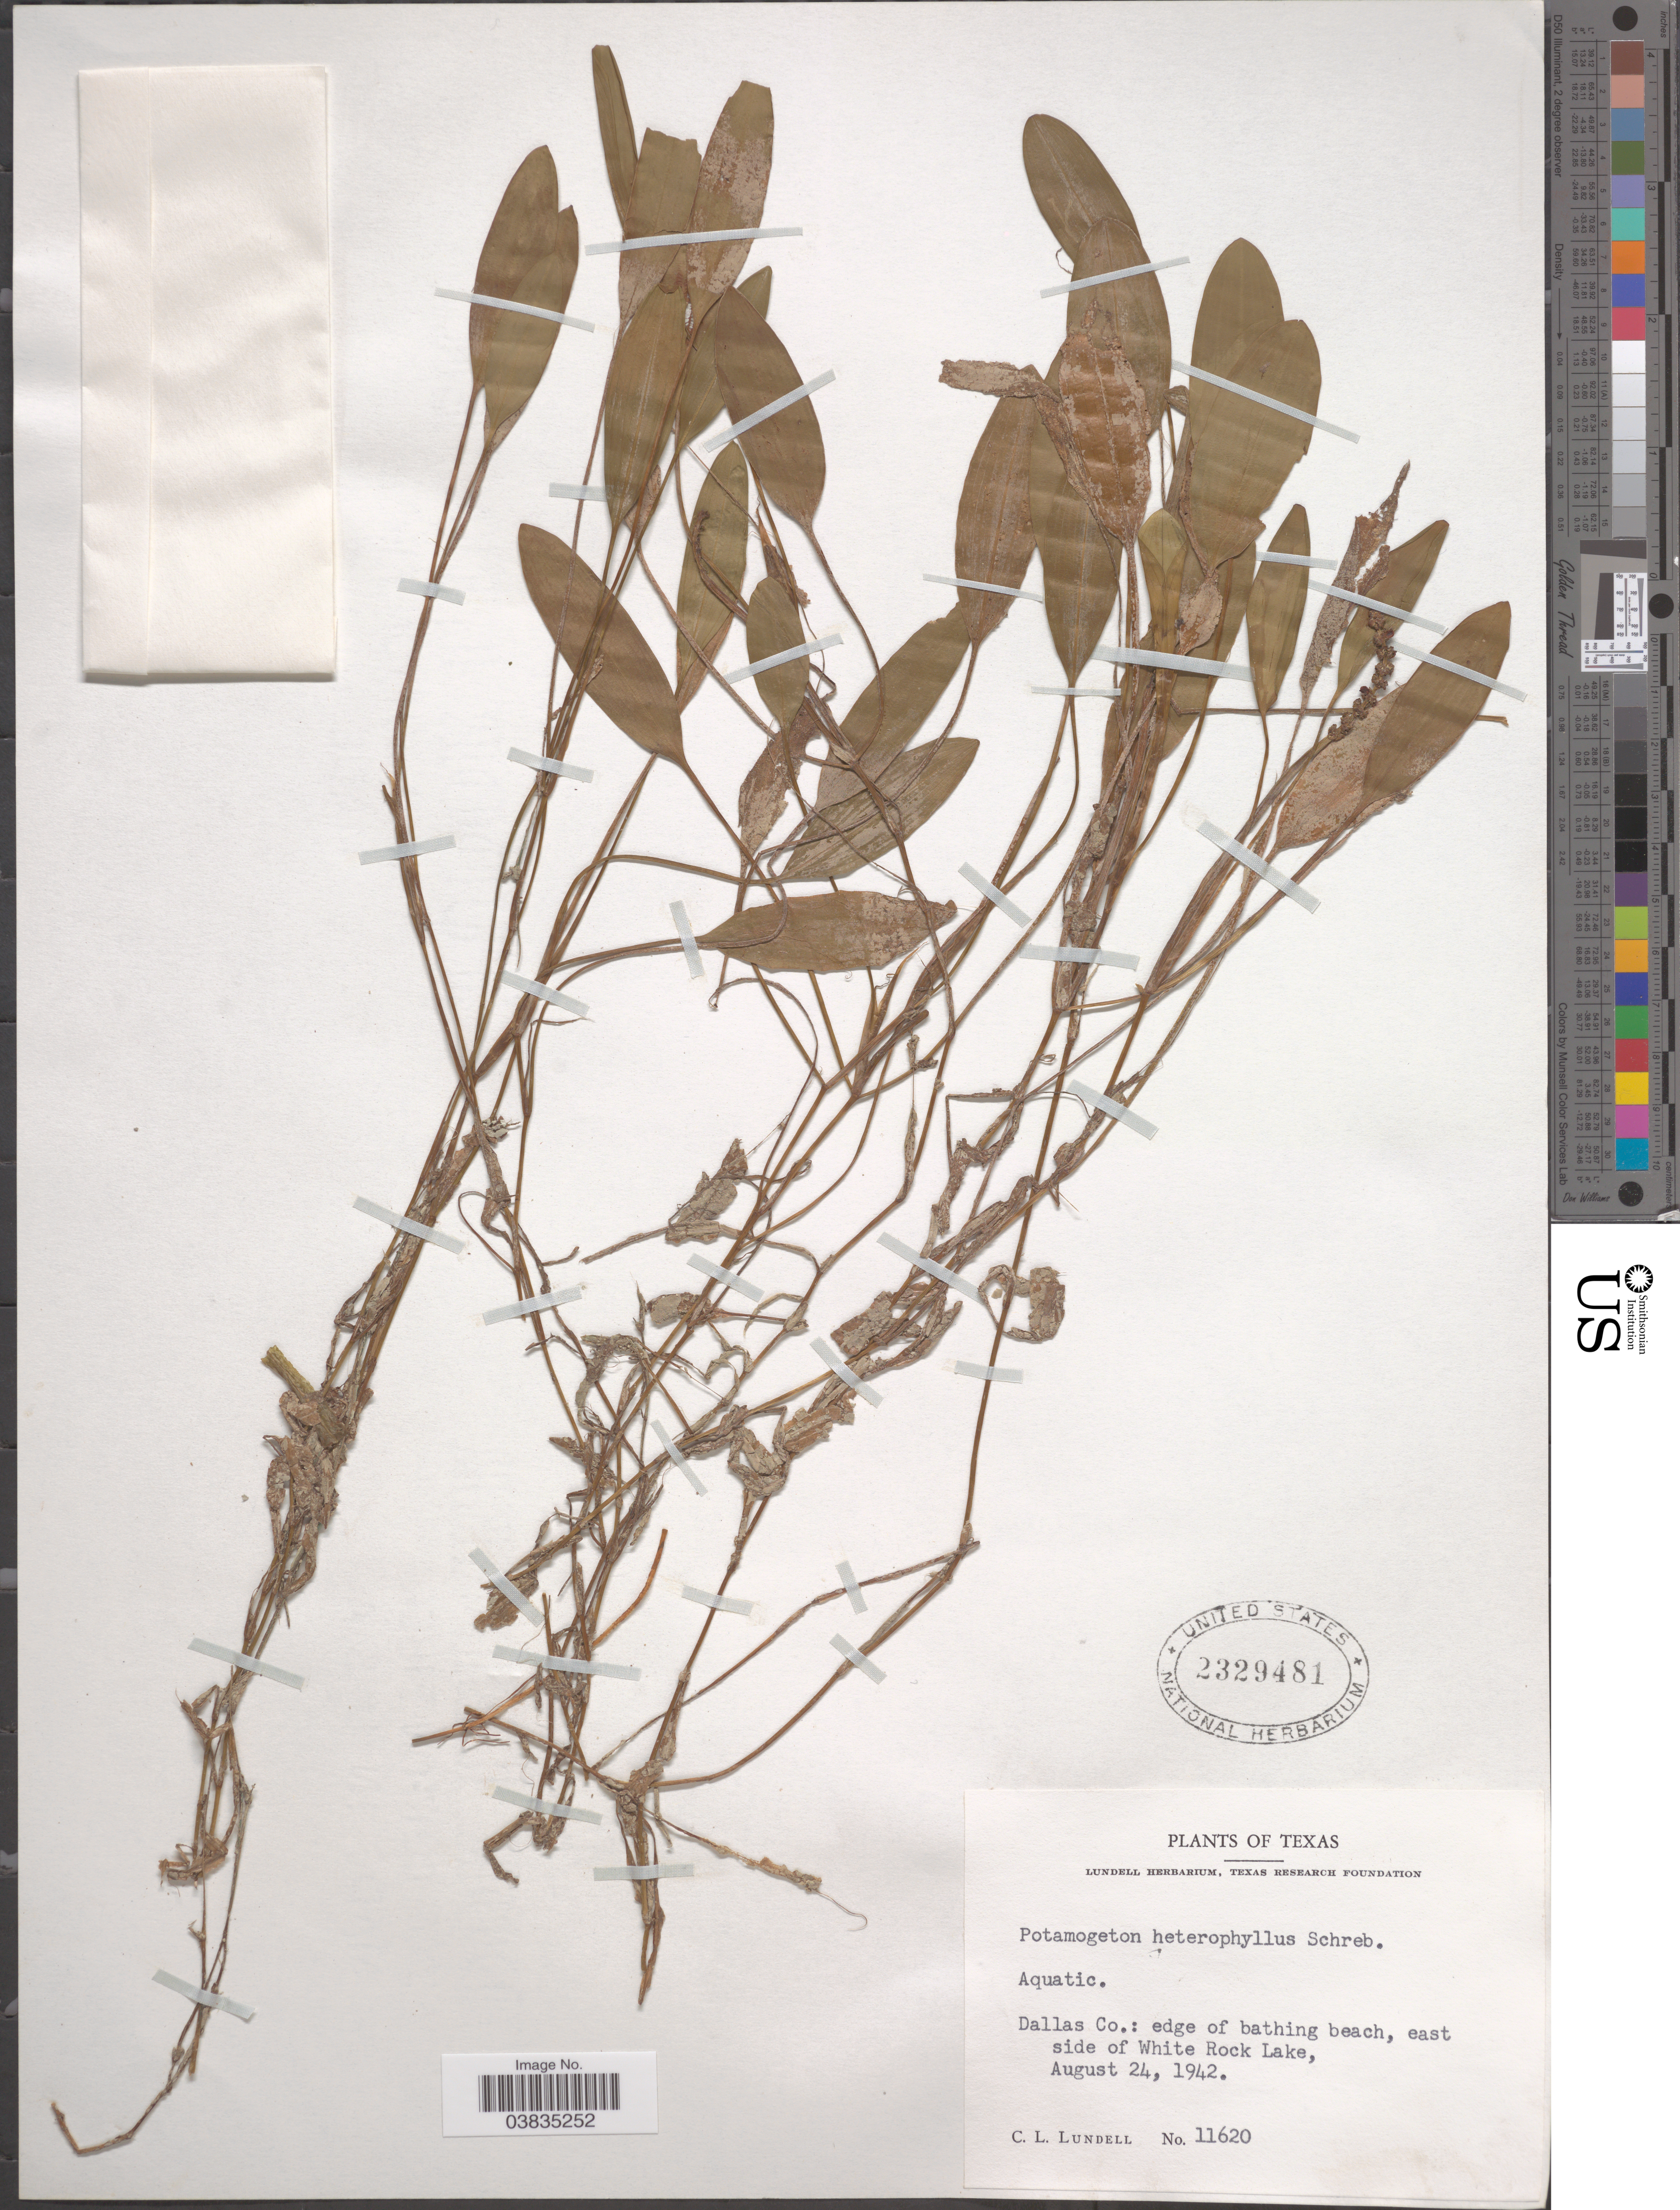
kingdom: Plantae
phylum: Tracheophyta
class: Liliopsida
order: Alismatales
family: Potamogetonaceae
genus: Potamogeton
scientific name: Potamogeton nodosus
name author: Poir.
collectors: C. L. Lundell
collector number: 11620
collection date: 1942-08-24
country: United States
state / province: Texas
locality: Dallas Co.: east side of White Rock Lake.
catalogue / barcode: US 2329481